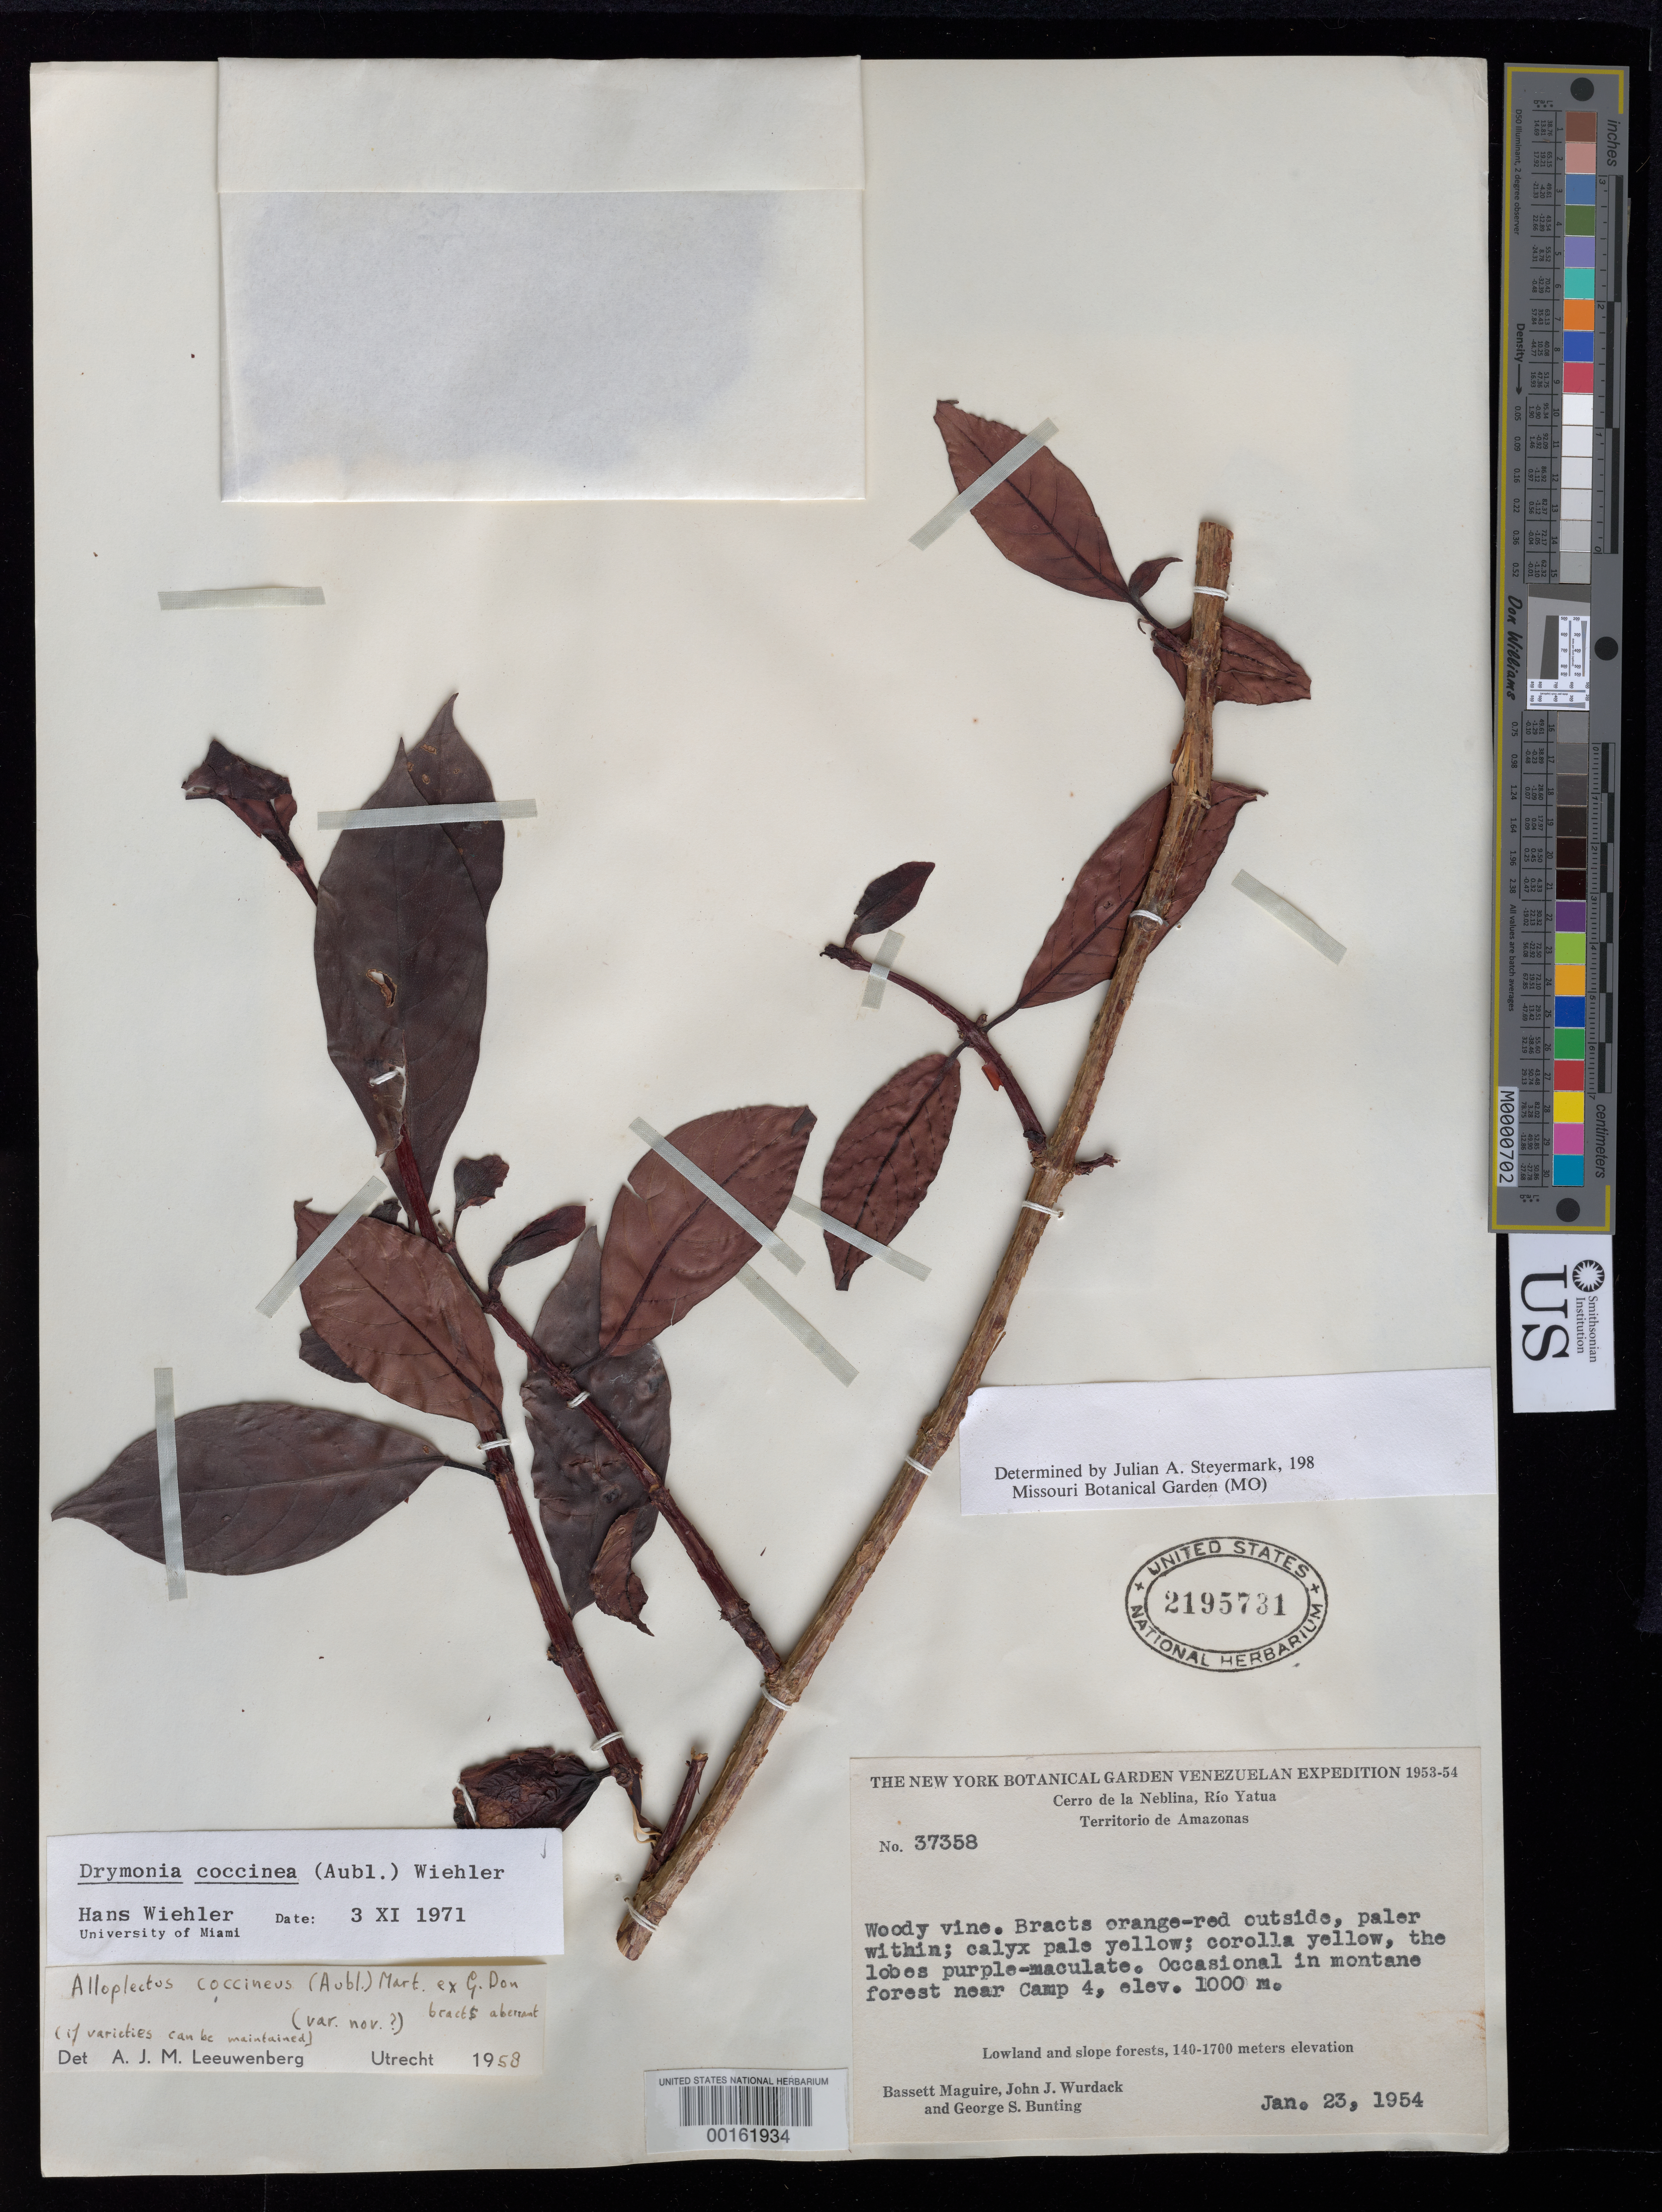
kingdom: Plantae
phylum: Tracheophyta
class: Magnoliopsida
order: Lamiales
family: Gesneriaceae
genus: Drymonia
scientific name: Drymonia coccinea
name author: (Aubl.) Wiehler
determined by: Wiehler, H. J.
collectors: B. Maguire, J. J. Wurdack & G. S. Bunting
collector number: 37358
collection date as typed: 23 Jan 1954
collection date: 1954-01-23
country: Venezuela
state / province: Amazonas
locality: Cerro de la Neblina, Rio Yatua, near camp 4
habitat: Occasional in montane forest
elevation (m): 1000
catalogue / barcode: US 2195731